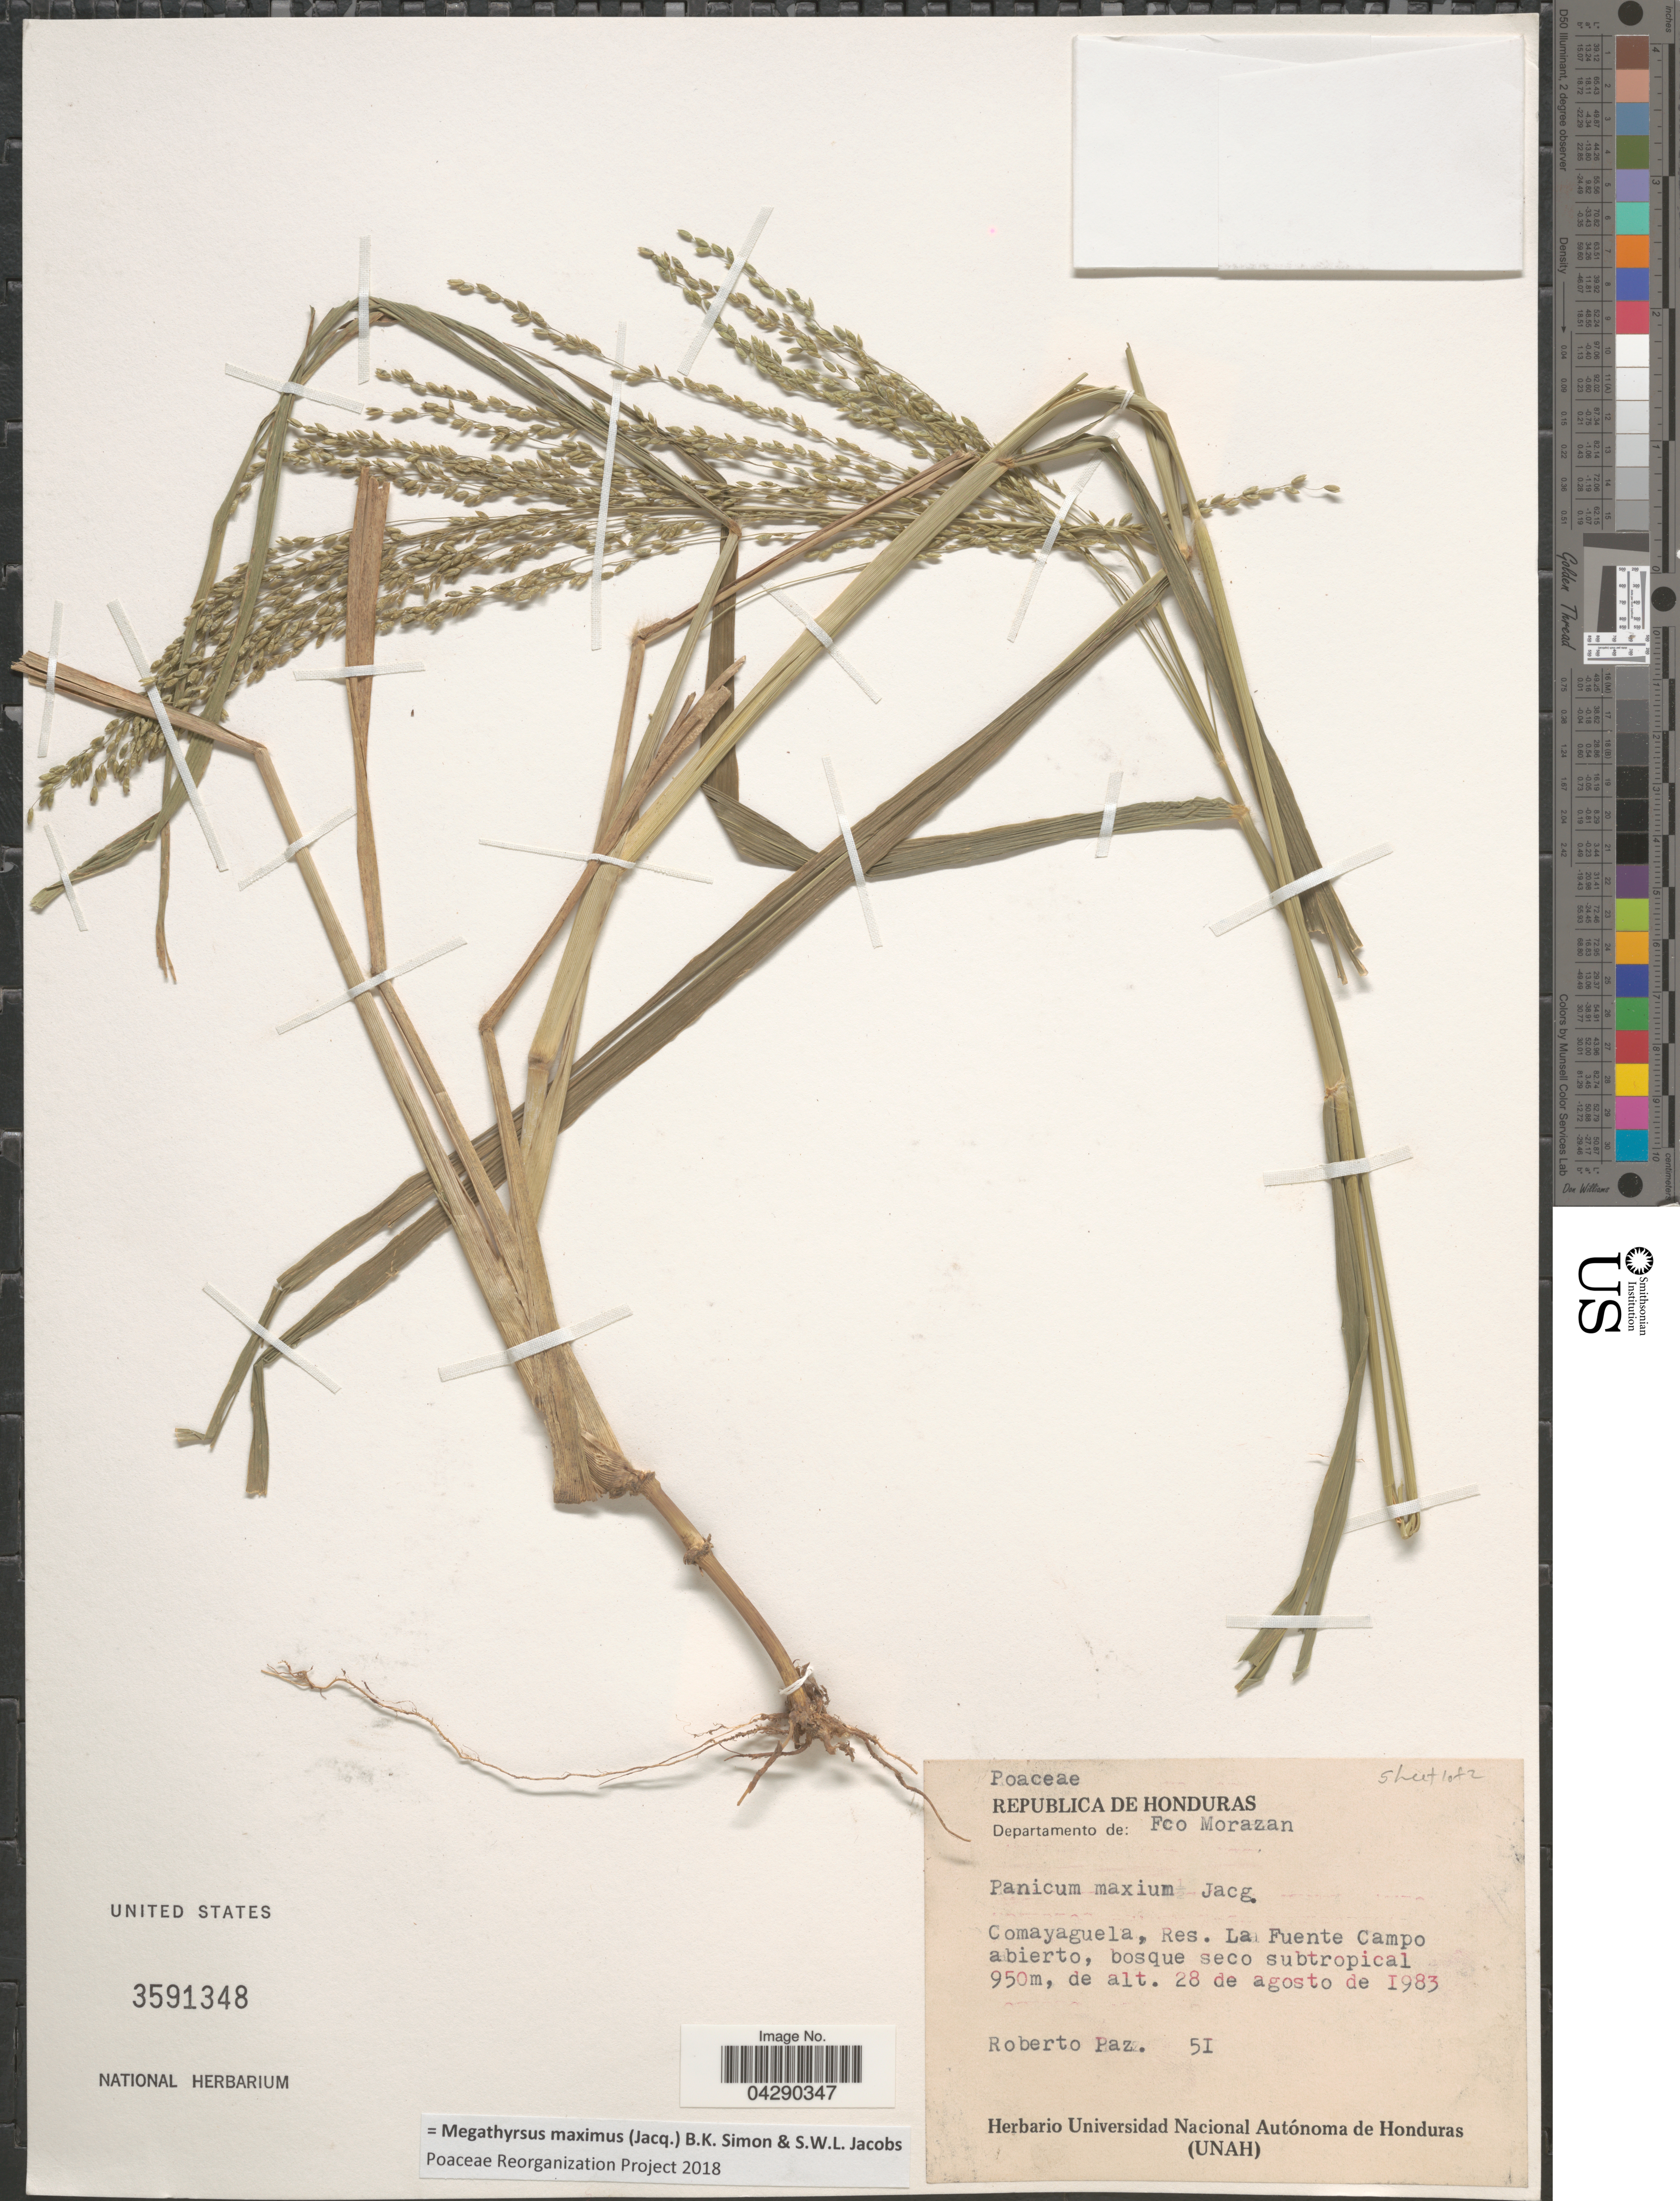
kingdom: Plantae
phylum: Tracheophyta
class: Liliopsida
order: Poales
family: Poaceae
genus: Megathyrsus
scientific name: Megathyrsus maximus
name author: (Jacq.) B.K. Simon & S.W.L. Jacobs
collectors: R. Paz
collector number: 51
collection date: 1983-08-28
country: Honduras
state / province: Fco. Morazán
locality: Republica de Honduras. Departamento de: Fco Morazan. Comayaguela. Res. La Fuente Campo abierto, bosque seco subtropical.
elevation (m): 950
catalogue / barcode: US 3591348